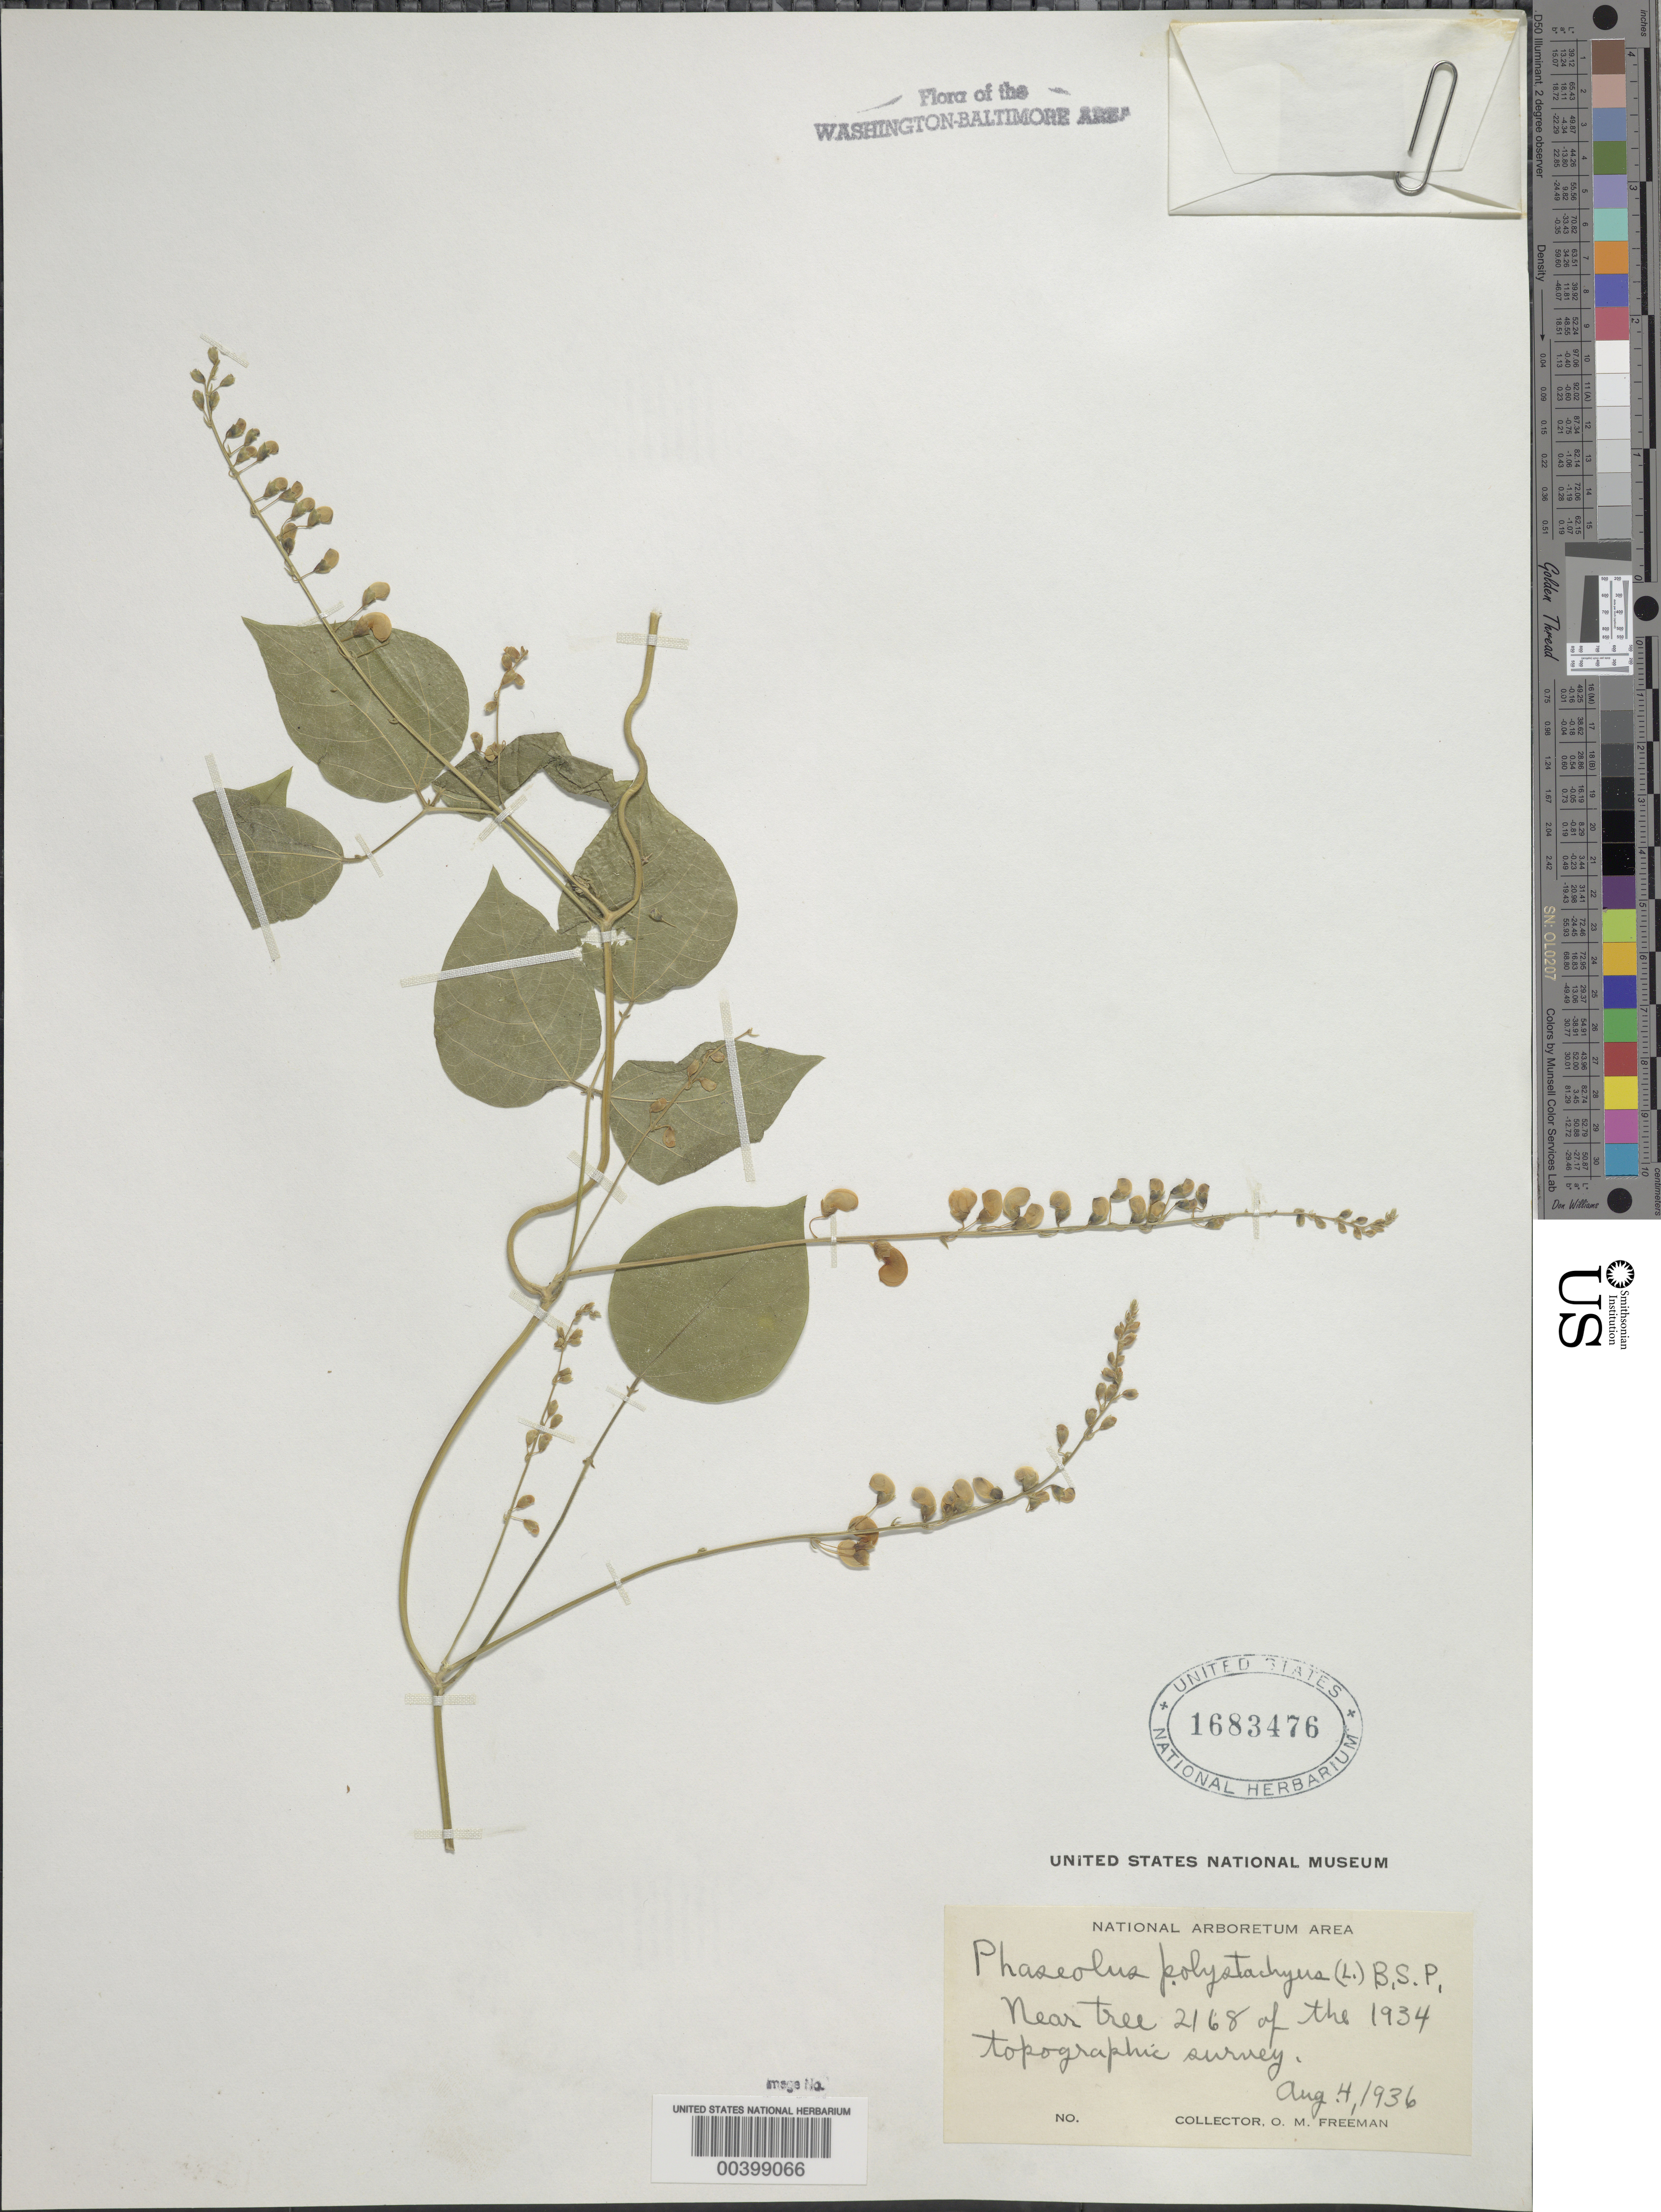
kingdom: Plantae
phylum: Tracheophyta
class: Magnoliopsida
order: Fabales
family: Fabaceae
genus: Phaseolus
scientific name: Phaseolus polystachios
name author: (L.) Britton, Stearns & Poggenb.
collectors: O. Freeman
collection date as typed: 04 Aug 1936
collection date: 1936-08-04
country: United States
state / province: District of Columbia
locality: National Arboretum, near Tree 2168 of the 1934 Topo Survey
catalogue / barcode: US 1683476